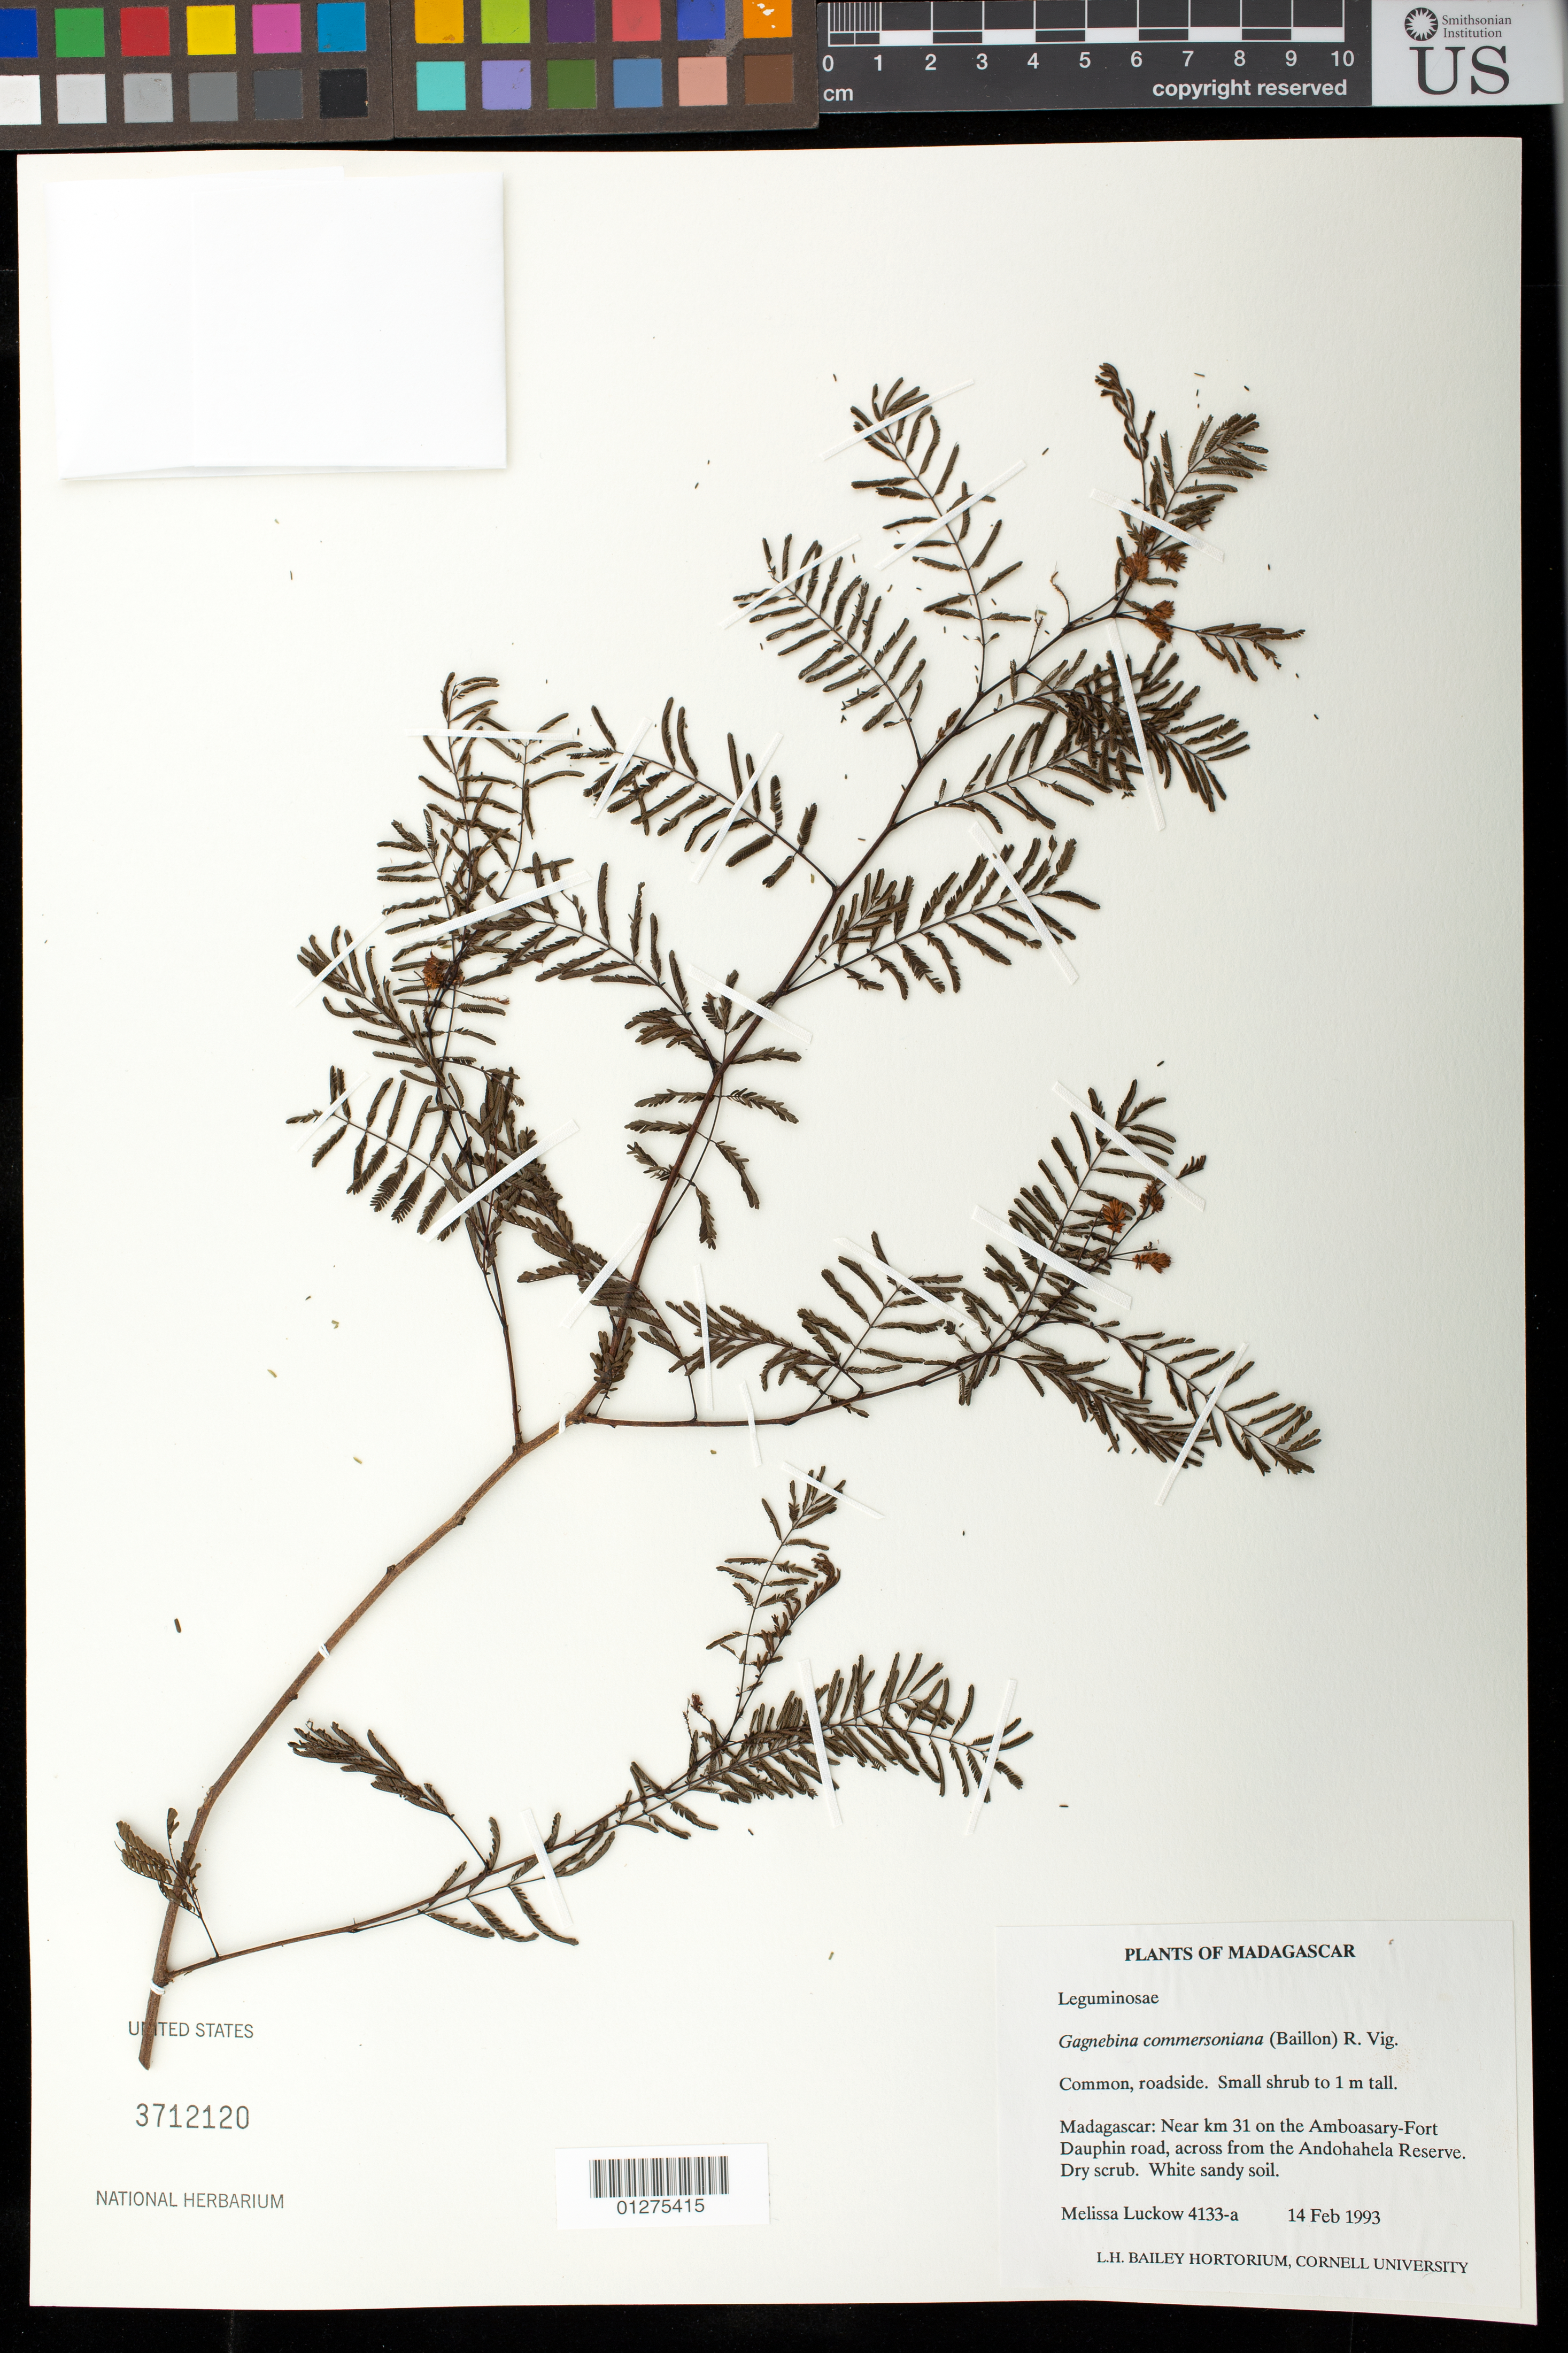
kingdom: Plantae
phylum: Tracheophyta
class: Magnoliopsida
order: Fabales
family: Fabaceae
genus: Gagnebina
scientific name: Gagnebina commersoniana (Baill.) R. Vig.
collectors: M. A. Luckow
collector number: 4133-a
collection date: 1993-02-14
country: Madagascar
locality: Near 3 km 31 on the Amboasary-Fort Dauphin road, across from the Andohahela Reserve. Dry scrub. White sandy soil.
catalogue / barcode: US 3712120